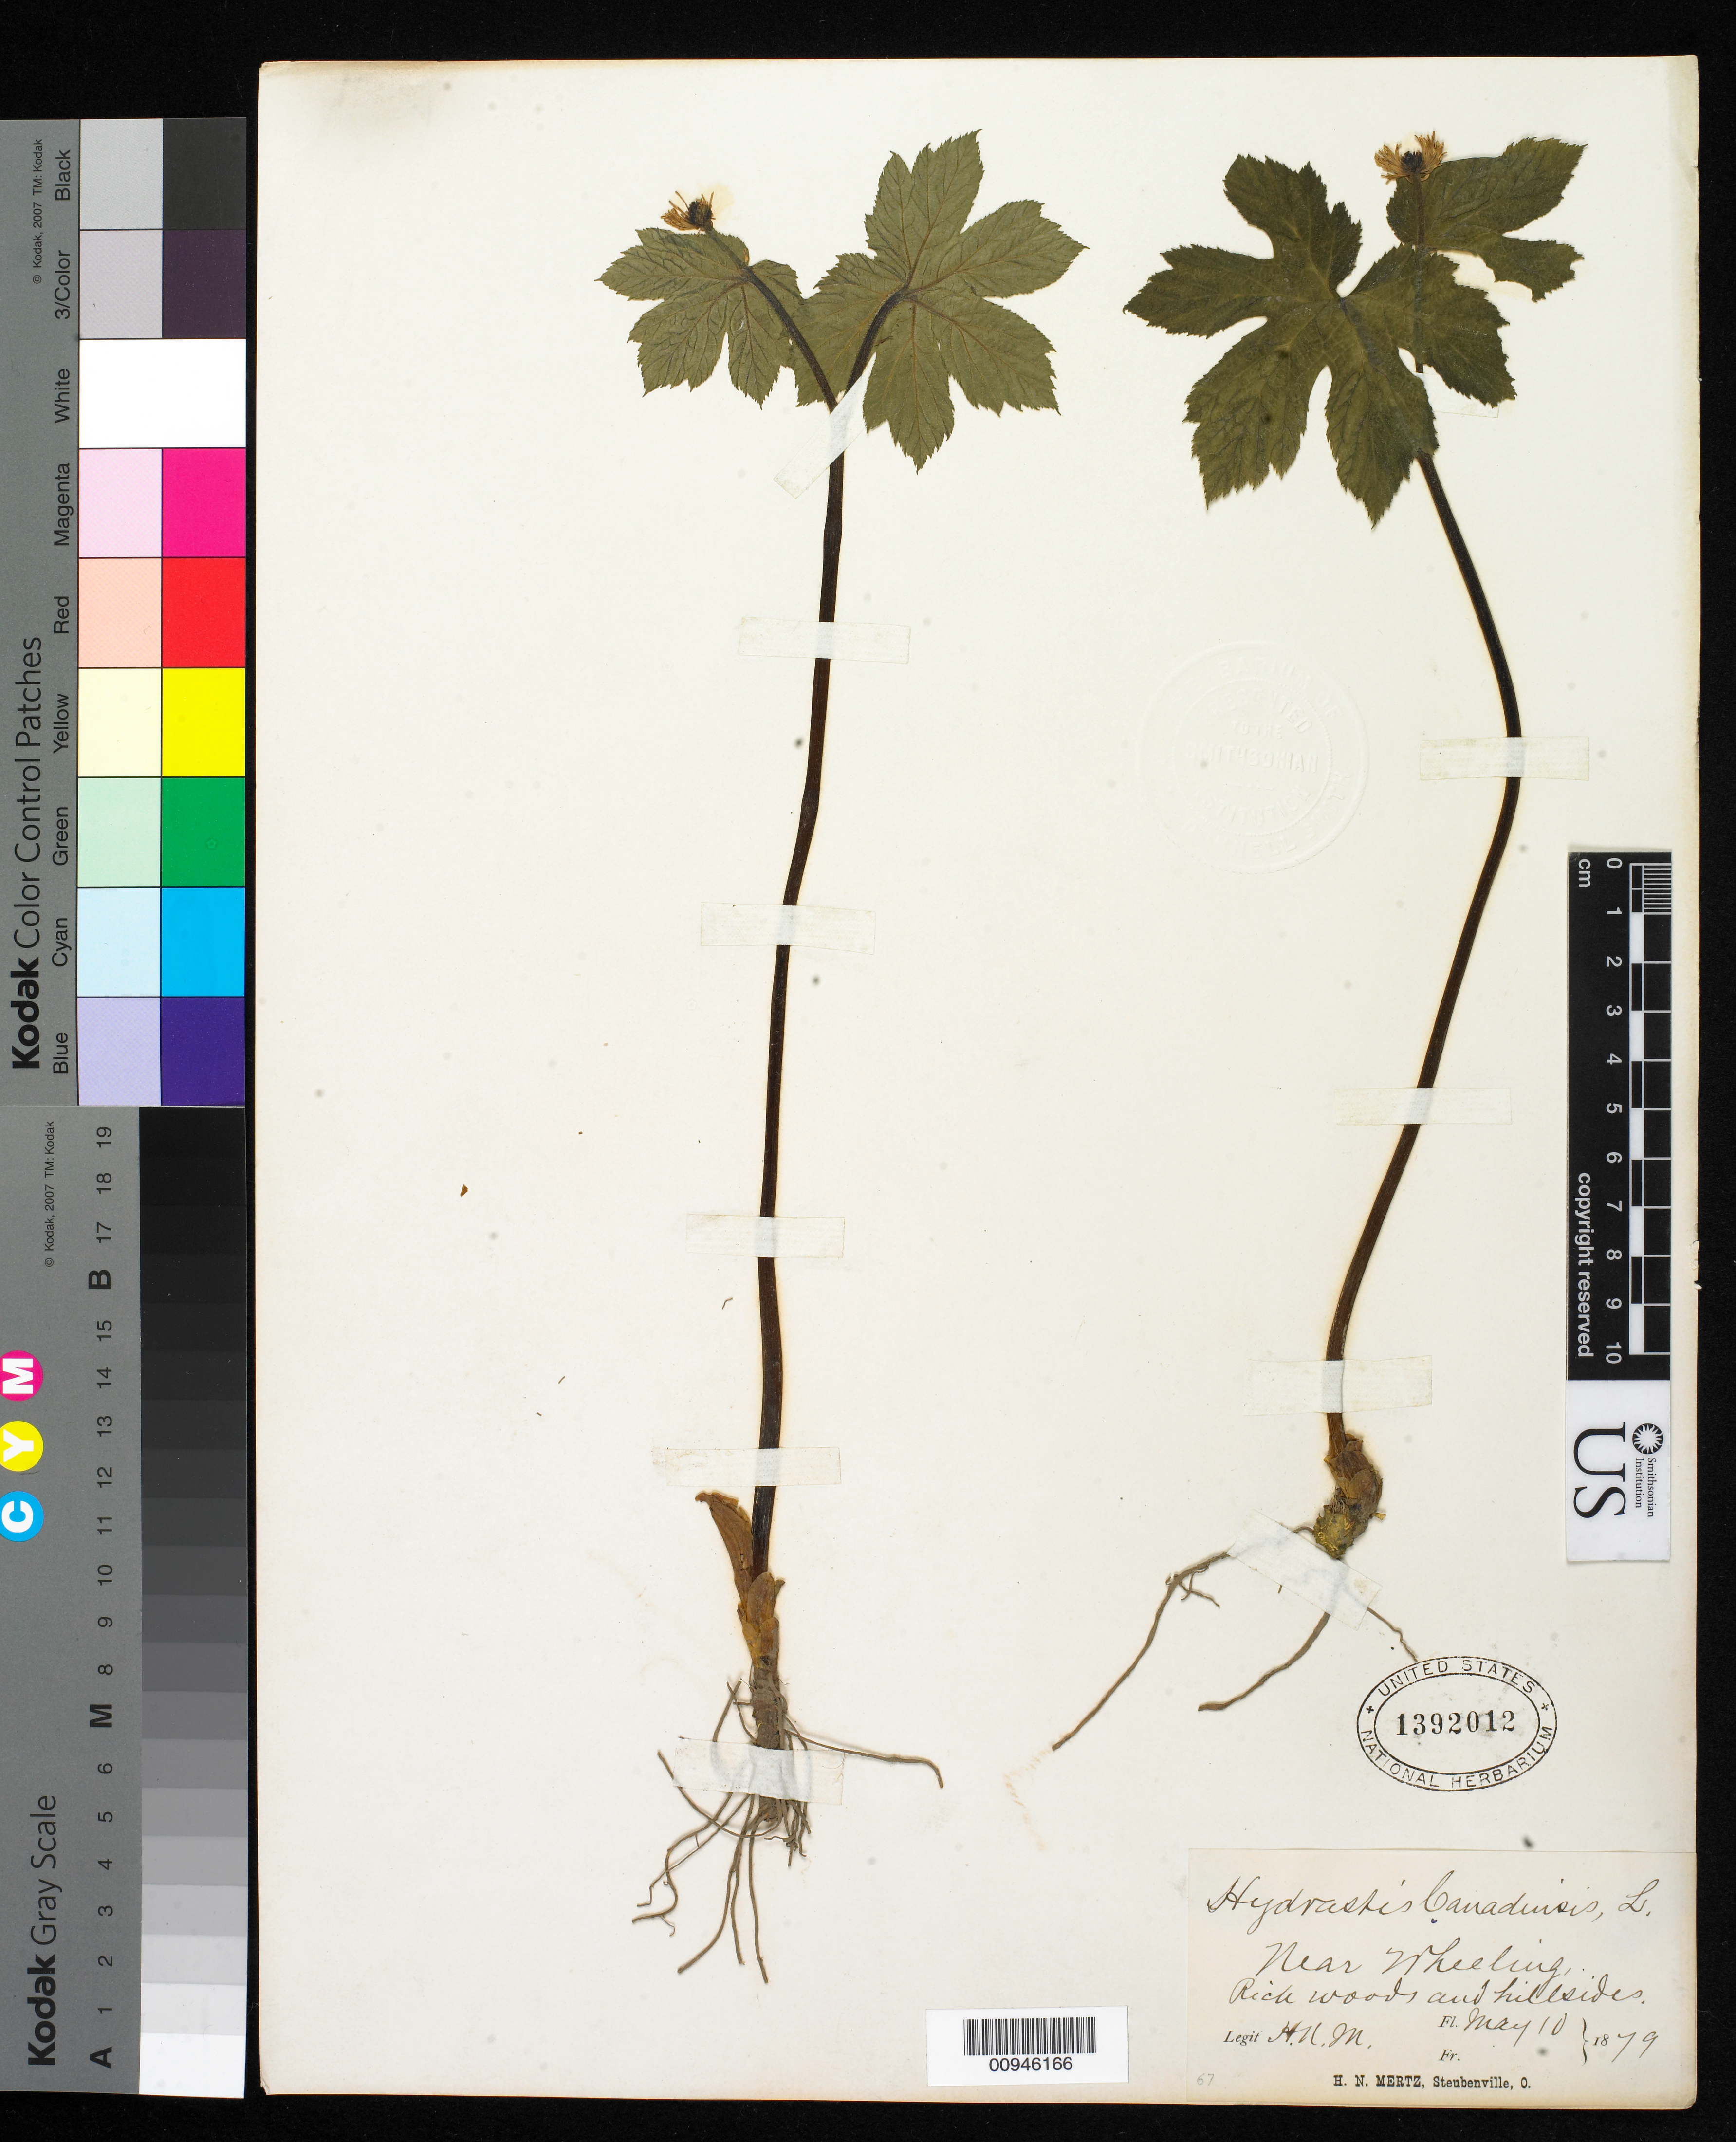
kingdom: Plantae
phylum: Tracheophyta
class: Magnoliopsida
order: Ranunculales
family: Ranunculaceae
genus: Hydrastis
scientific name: Hydrastis canadensis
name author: L.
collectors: H. Mertz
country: United States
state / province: Ohio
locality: Near Wheeling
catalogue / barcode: US 1392012